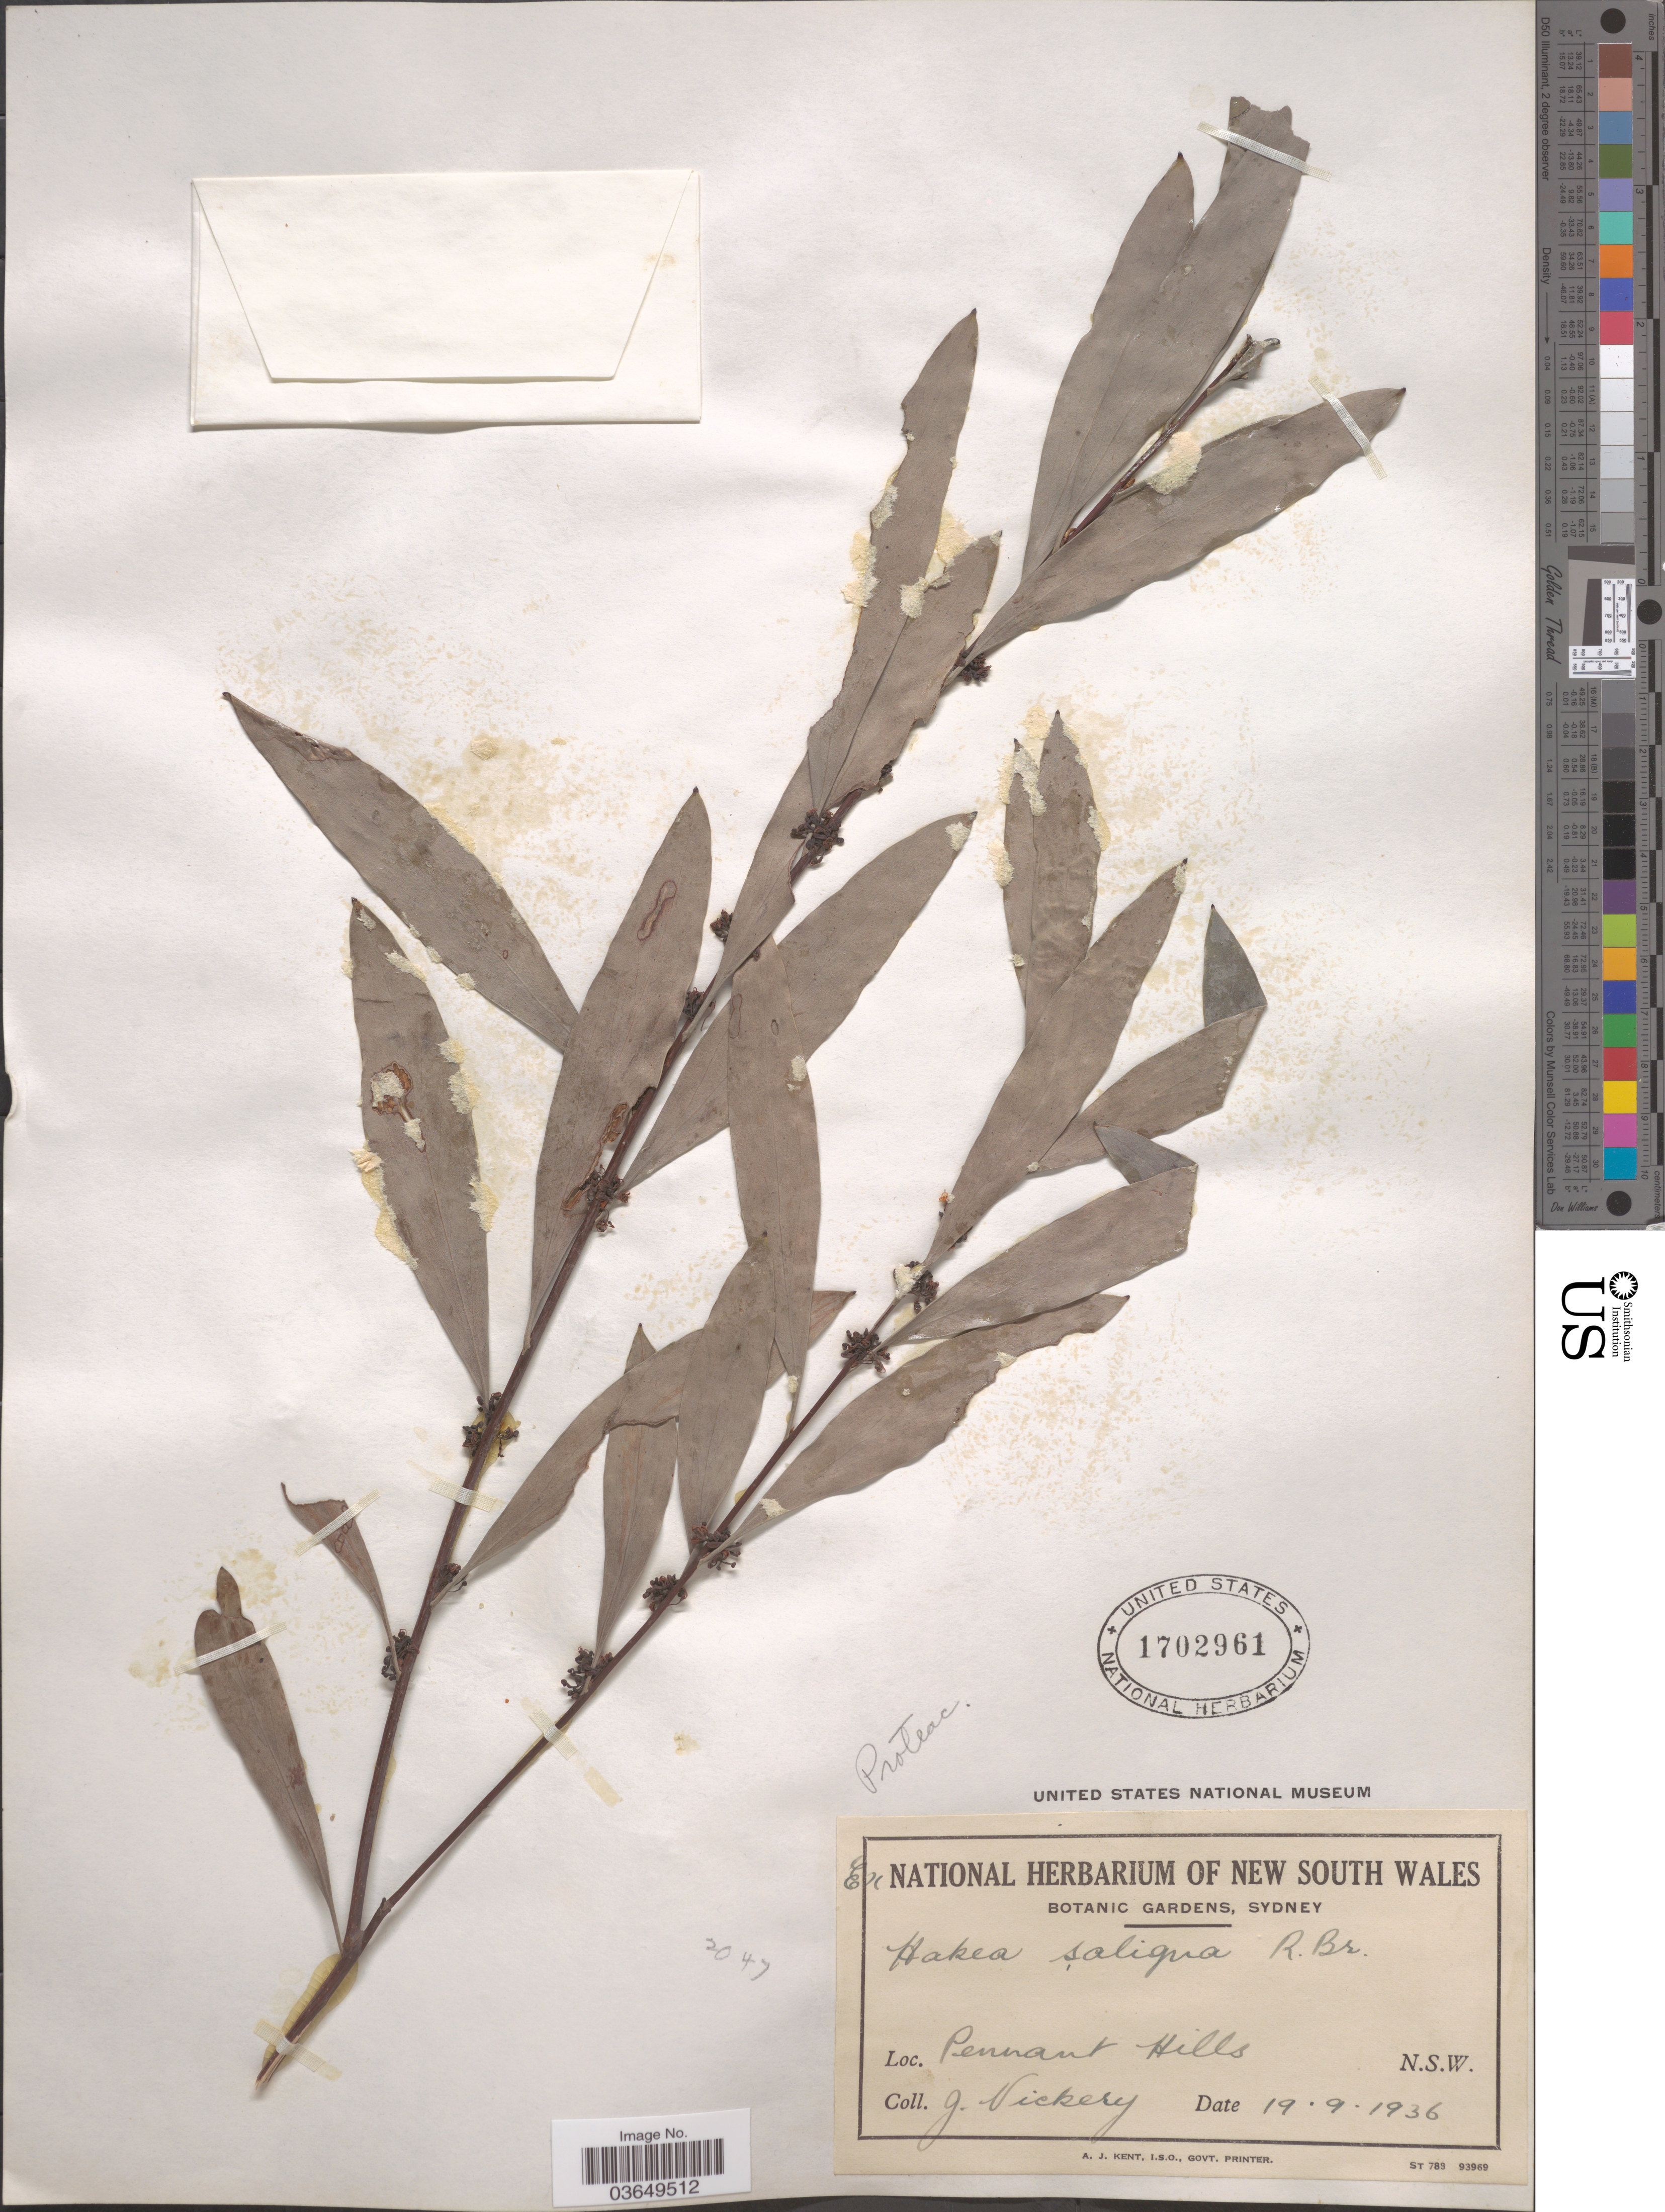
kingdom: Plantae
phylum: Tracheophyta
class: Magnoliopsida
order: Proteales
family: Proteaceae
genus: Hakea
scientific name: Hakea saligna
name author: (Andrews) Knight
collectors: J. Vickery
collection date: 1936-09-19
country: Australia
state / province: New South Wales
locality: Pennant Hills.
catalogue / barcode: US 1702961